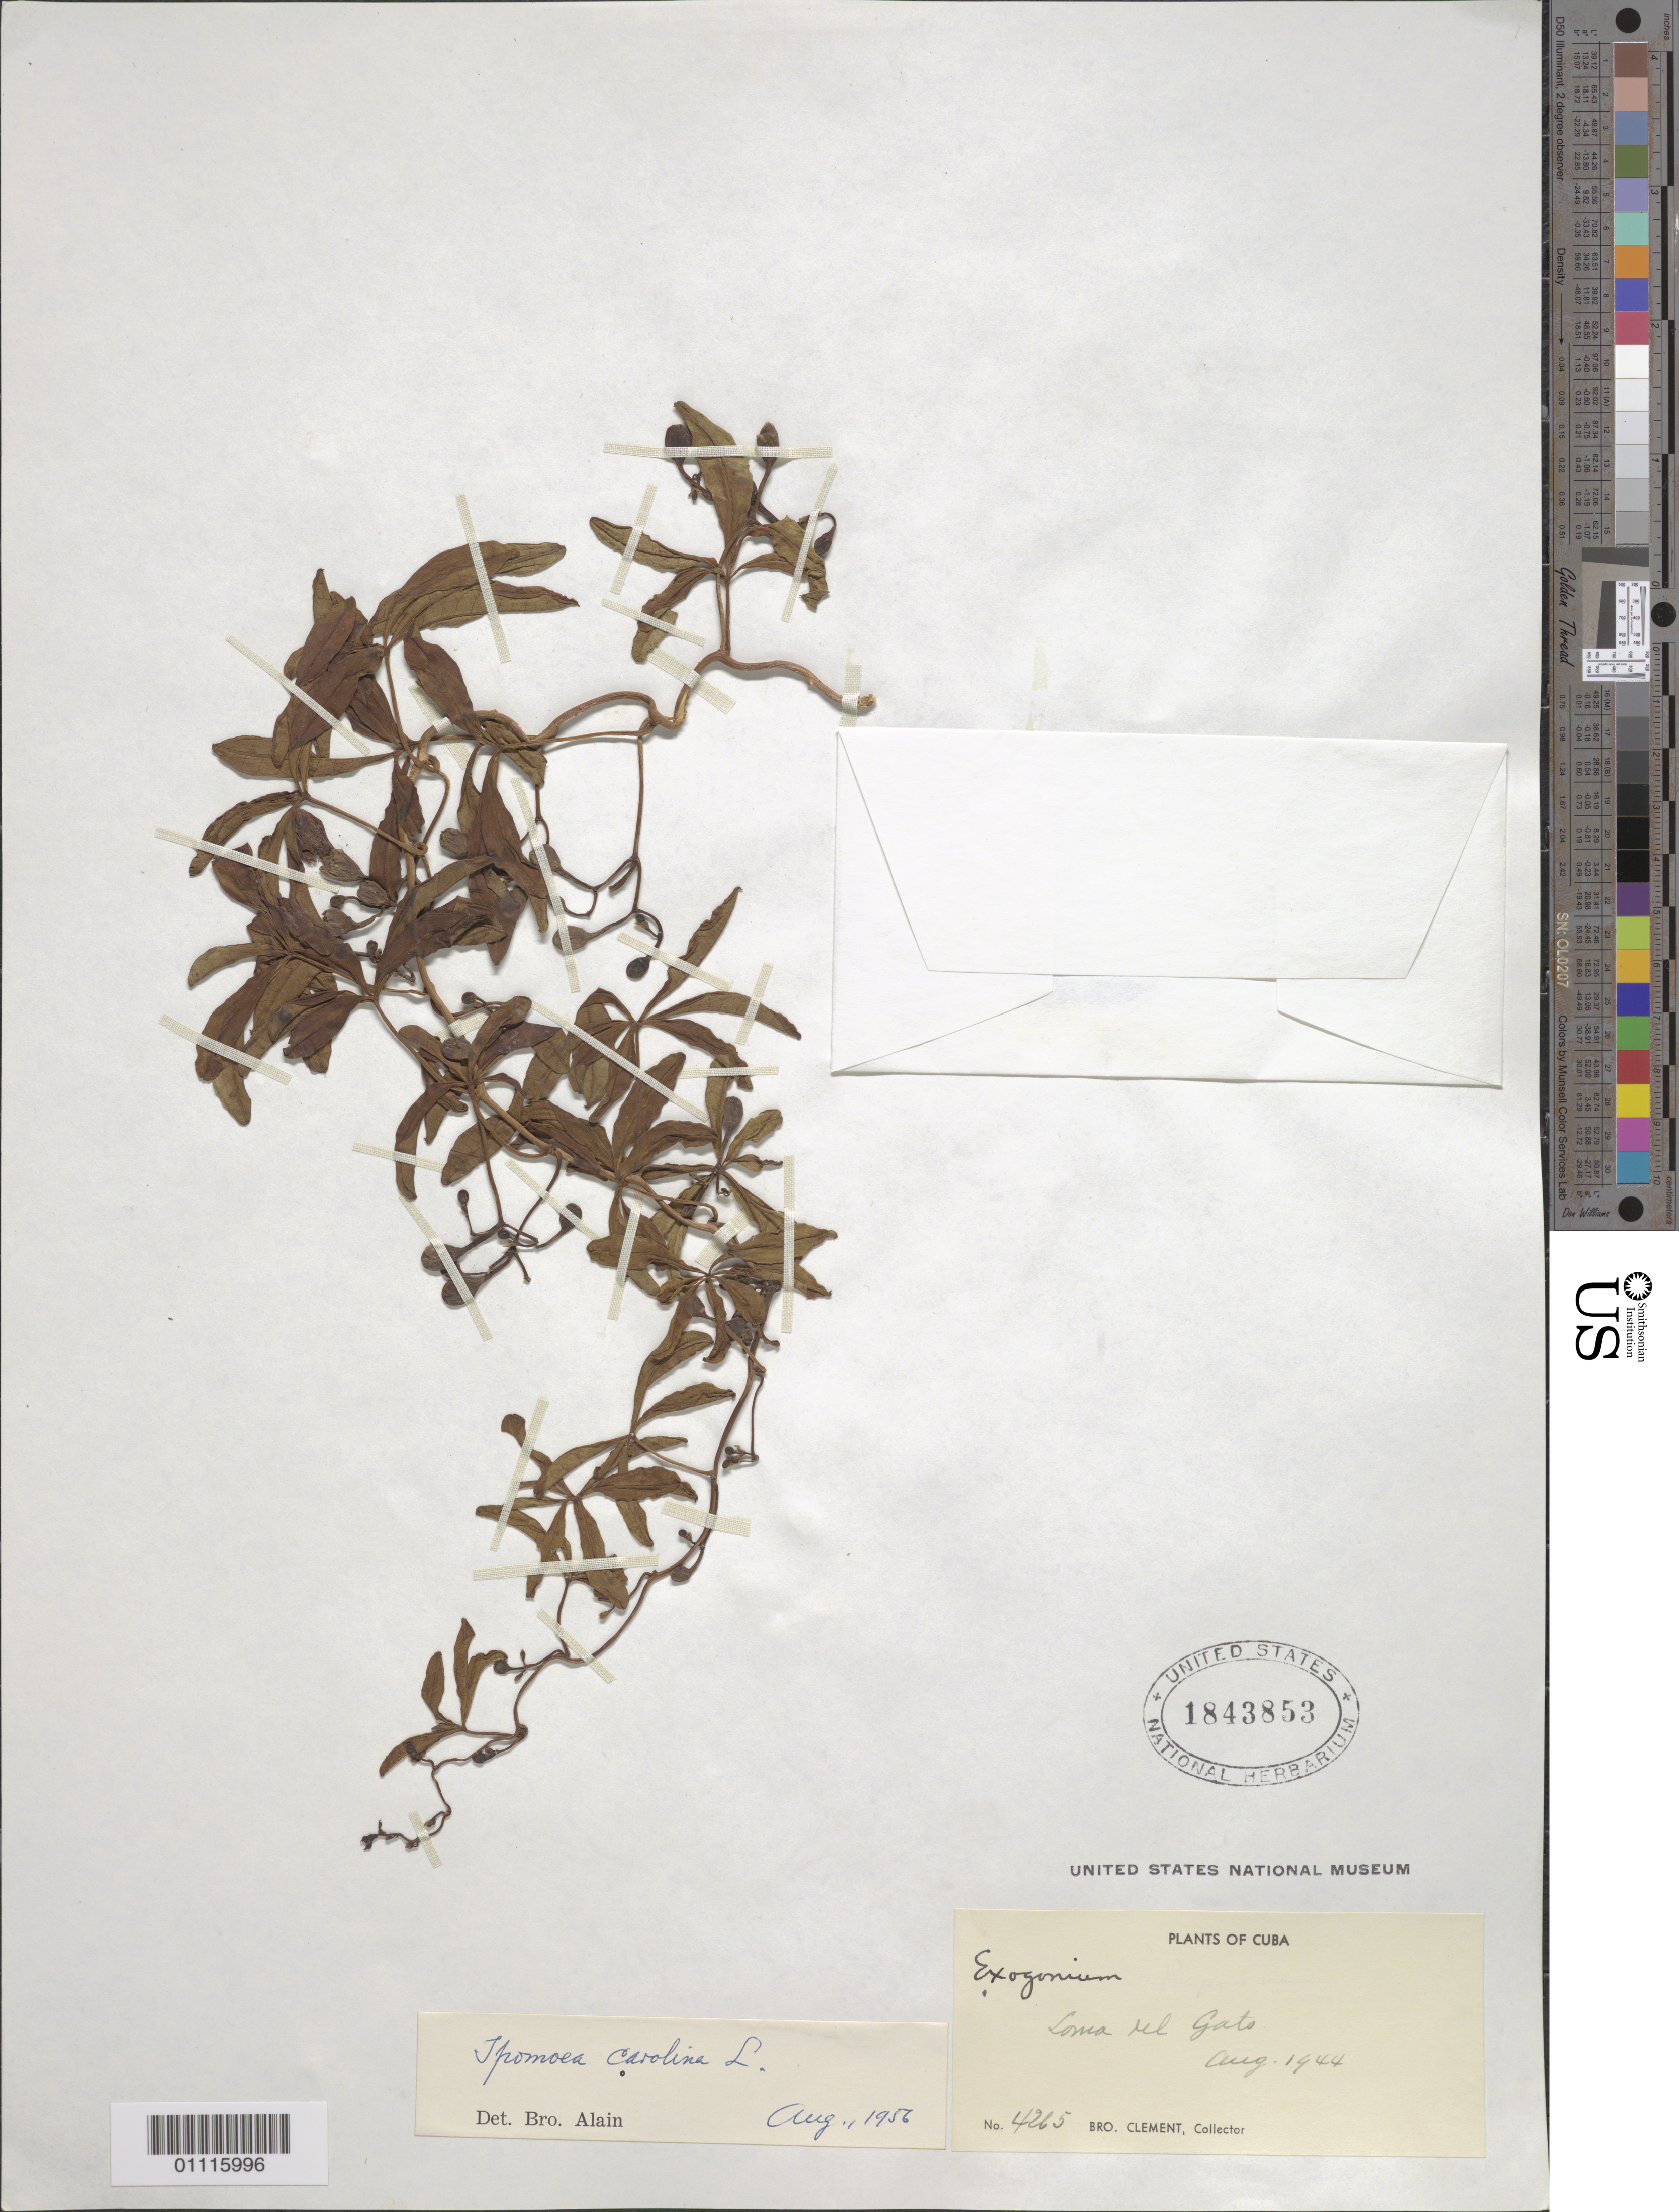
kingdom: Plantae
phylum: Tracheophyta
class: Magnoliopsida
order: Solanales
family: Convolvulaceae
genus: Ipomoea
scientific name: Ipomoea carolina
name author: L.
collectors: B. Clement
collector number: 4265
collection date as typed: Aug 1944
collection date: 1944-08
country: Cuba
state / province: Santiago de Cuba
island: Cuba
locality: Loma del Gato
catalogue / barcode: US 1843853